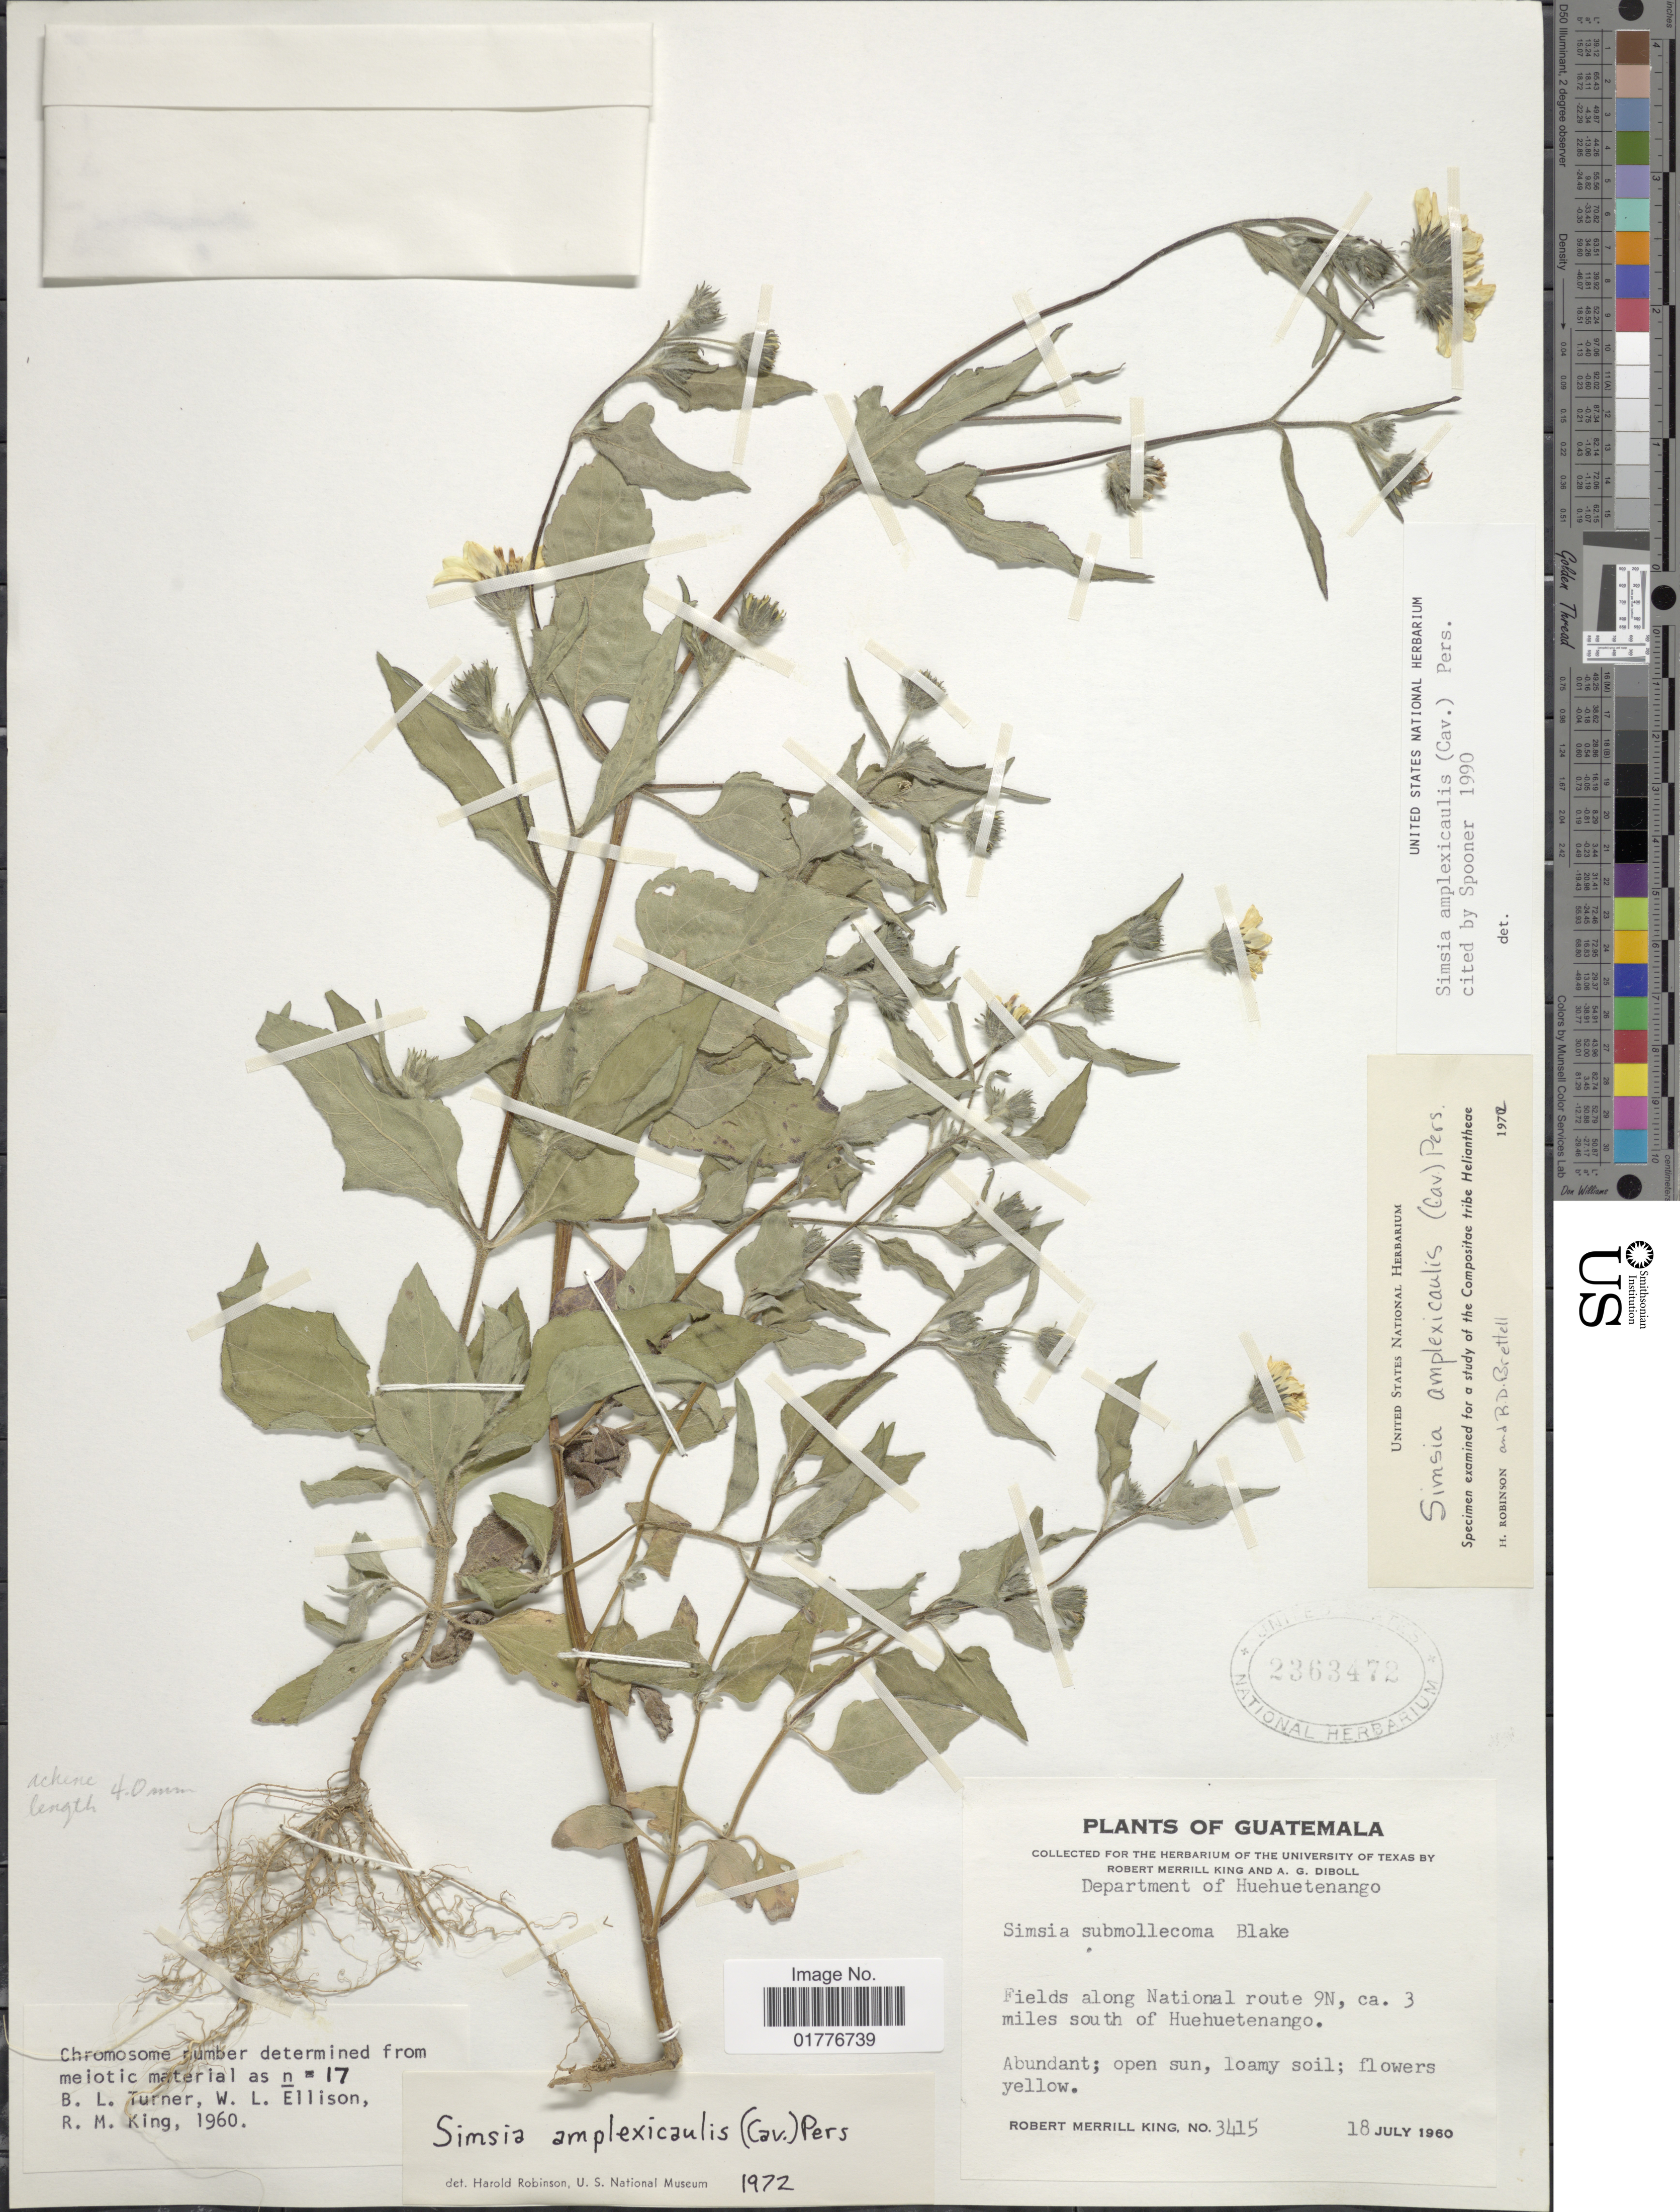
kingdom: Plantae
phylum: Tracheophyta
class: Magnoliopsida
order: Asterales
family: Asteraceae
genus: Simsia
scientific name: Simsia amplexicaulis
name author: (Cav.) Pers.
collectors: R. M. King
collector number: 3415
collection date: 1960-07-18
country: Guatemala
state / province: Huehuetenango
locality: fields along National route 9N, ca. 3 miles south of Huehuetenango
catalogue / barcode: US 2363472